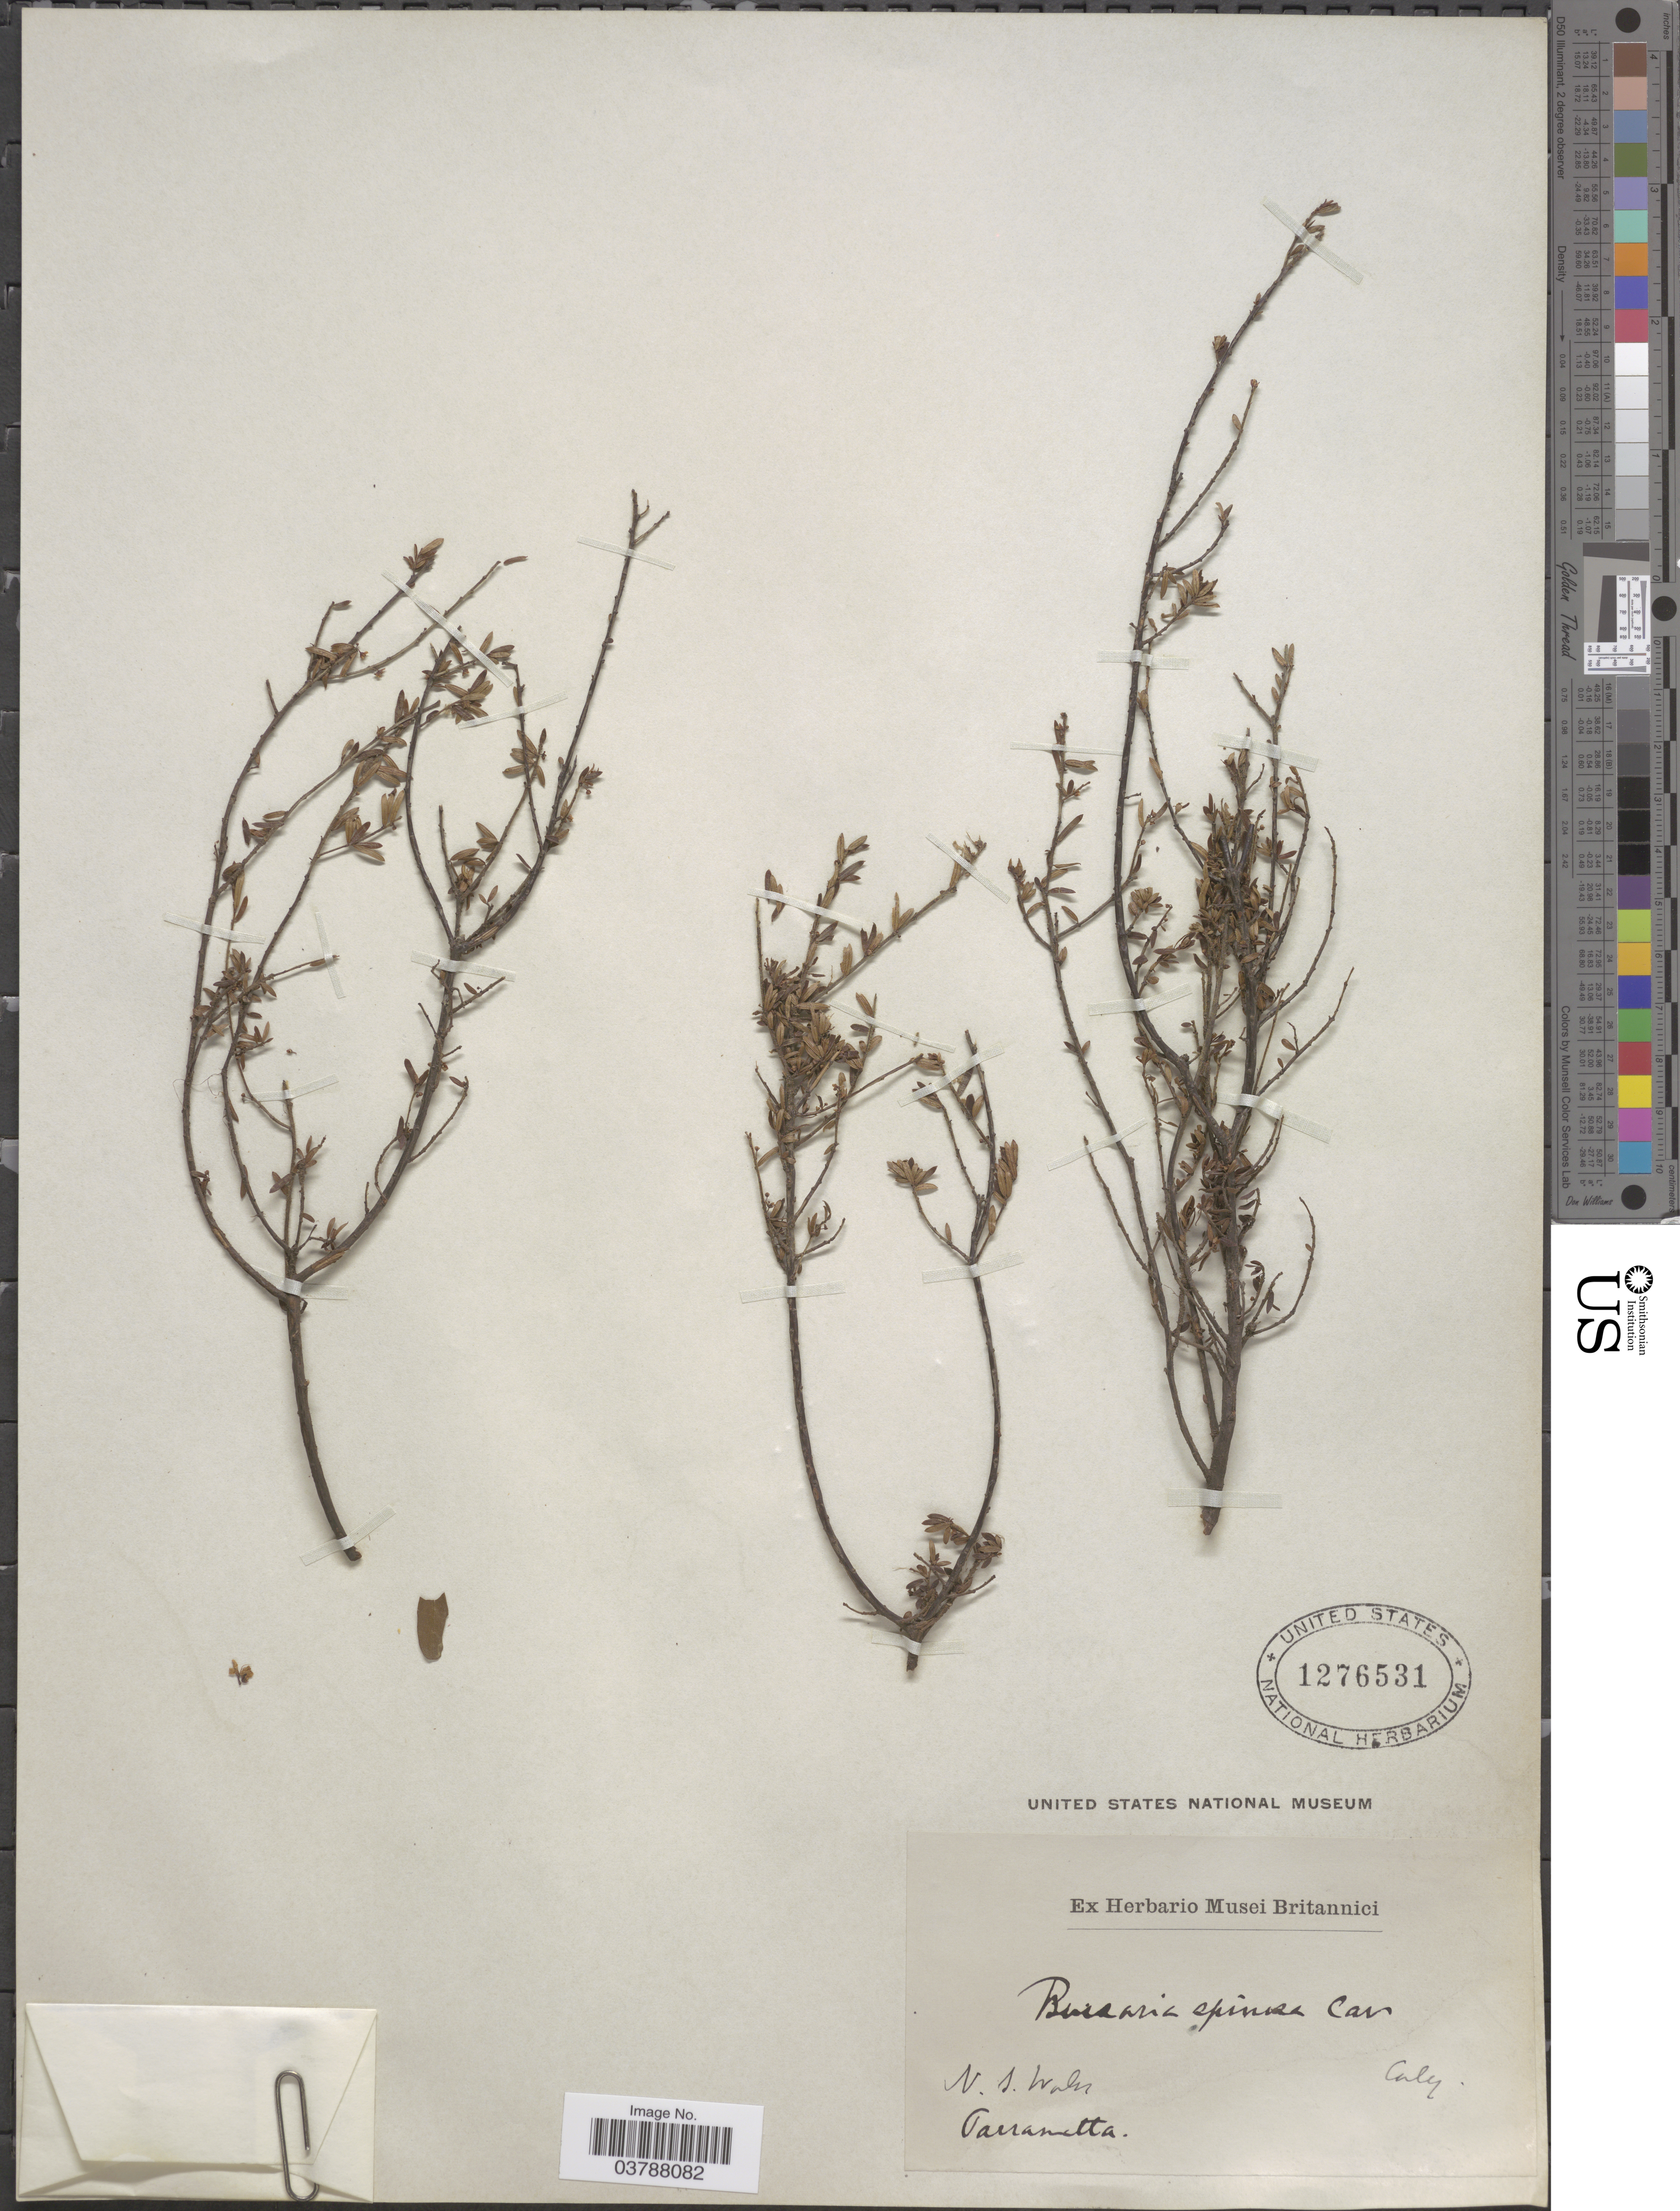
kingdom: Plantae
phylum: Tracheophyta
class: Magnoliopsida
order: Apiales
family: Pittosporaceae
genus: Bursaria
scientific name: Bursaria spinosa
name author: Cav.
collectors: ex herb. Musei Britannici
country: Australia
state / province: New South Wales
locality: Parramatta.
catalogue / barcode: US 1276531